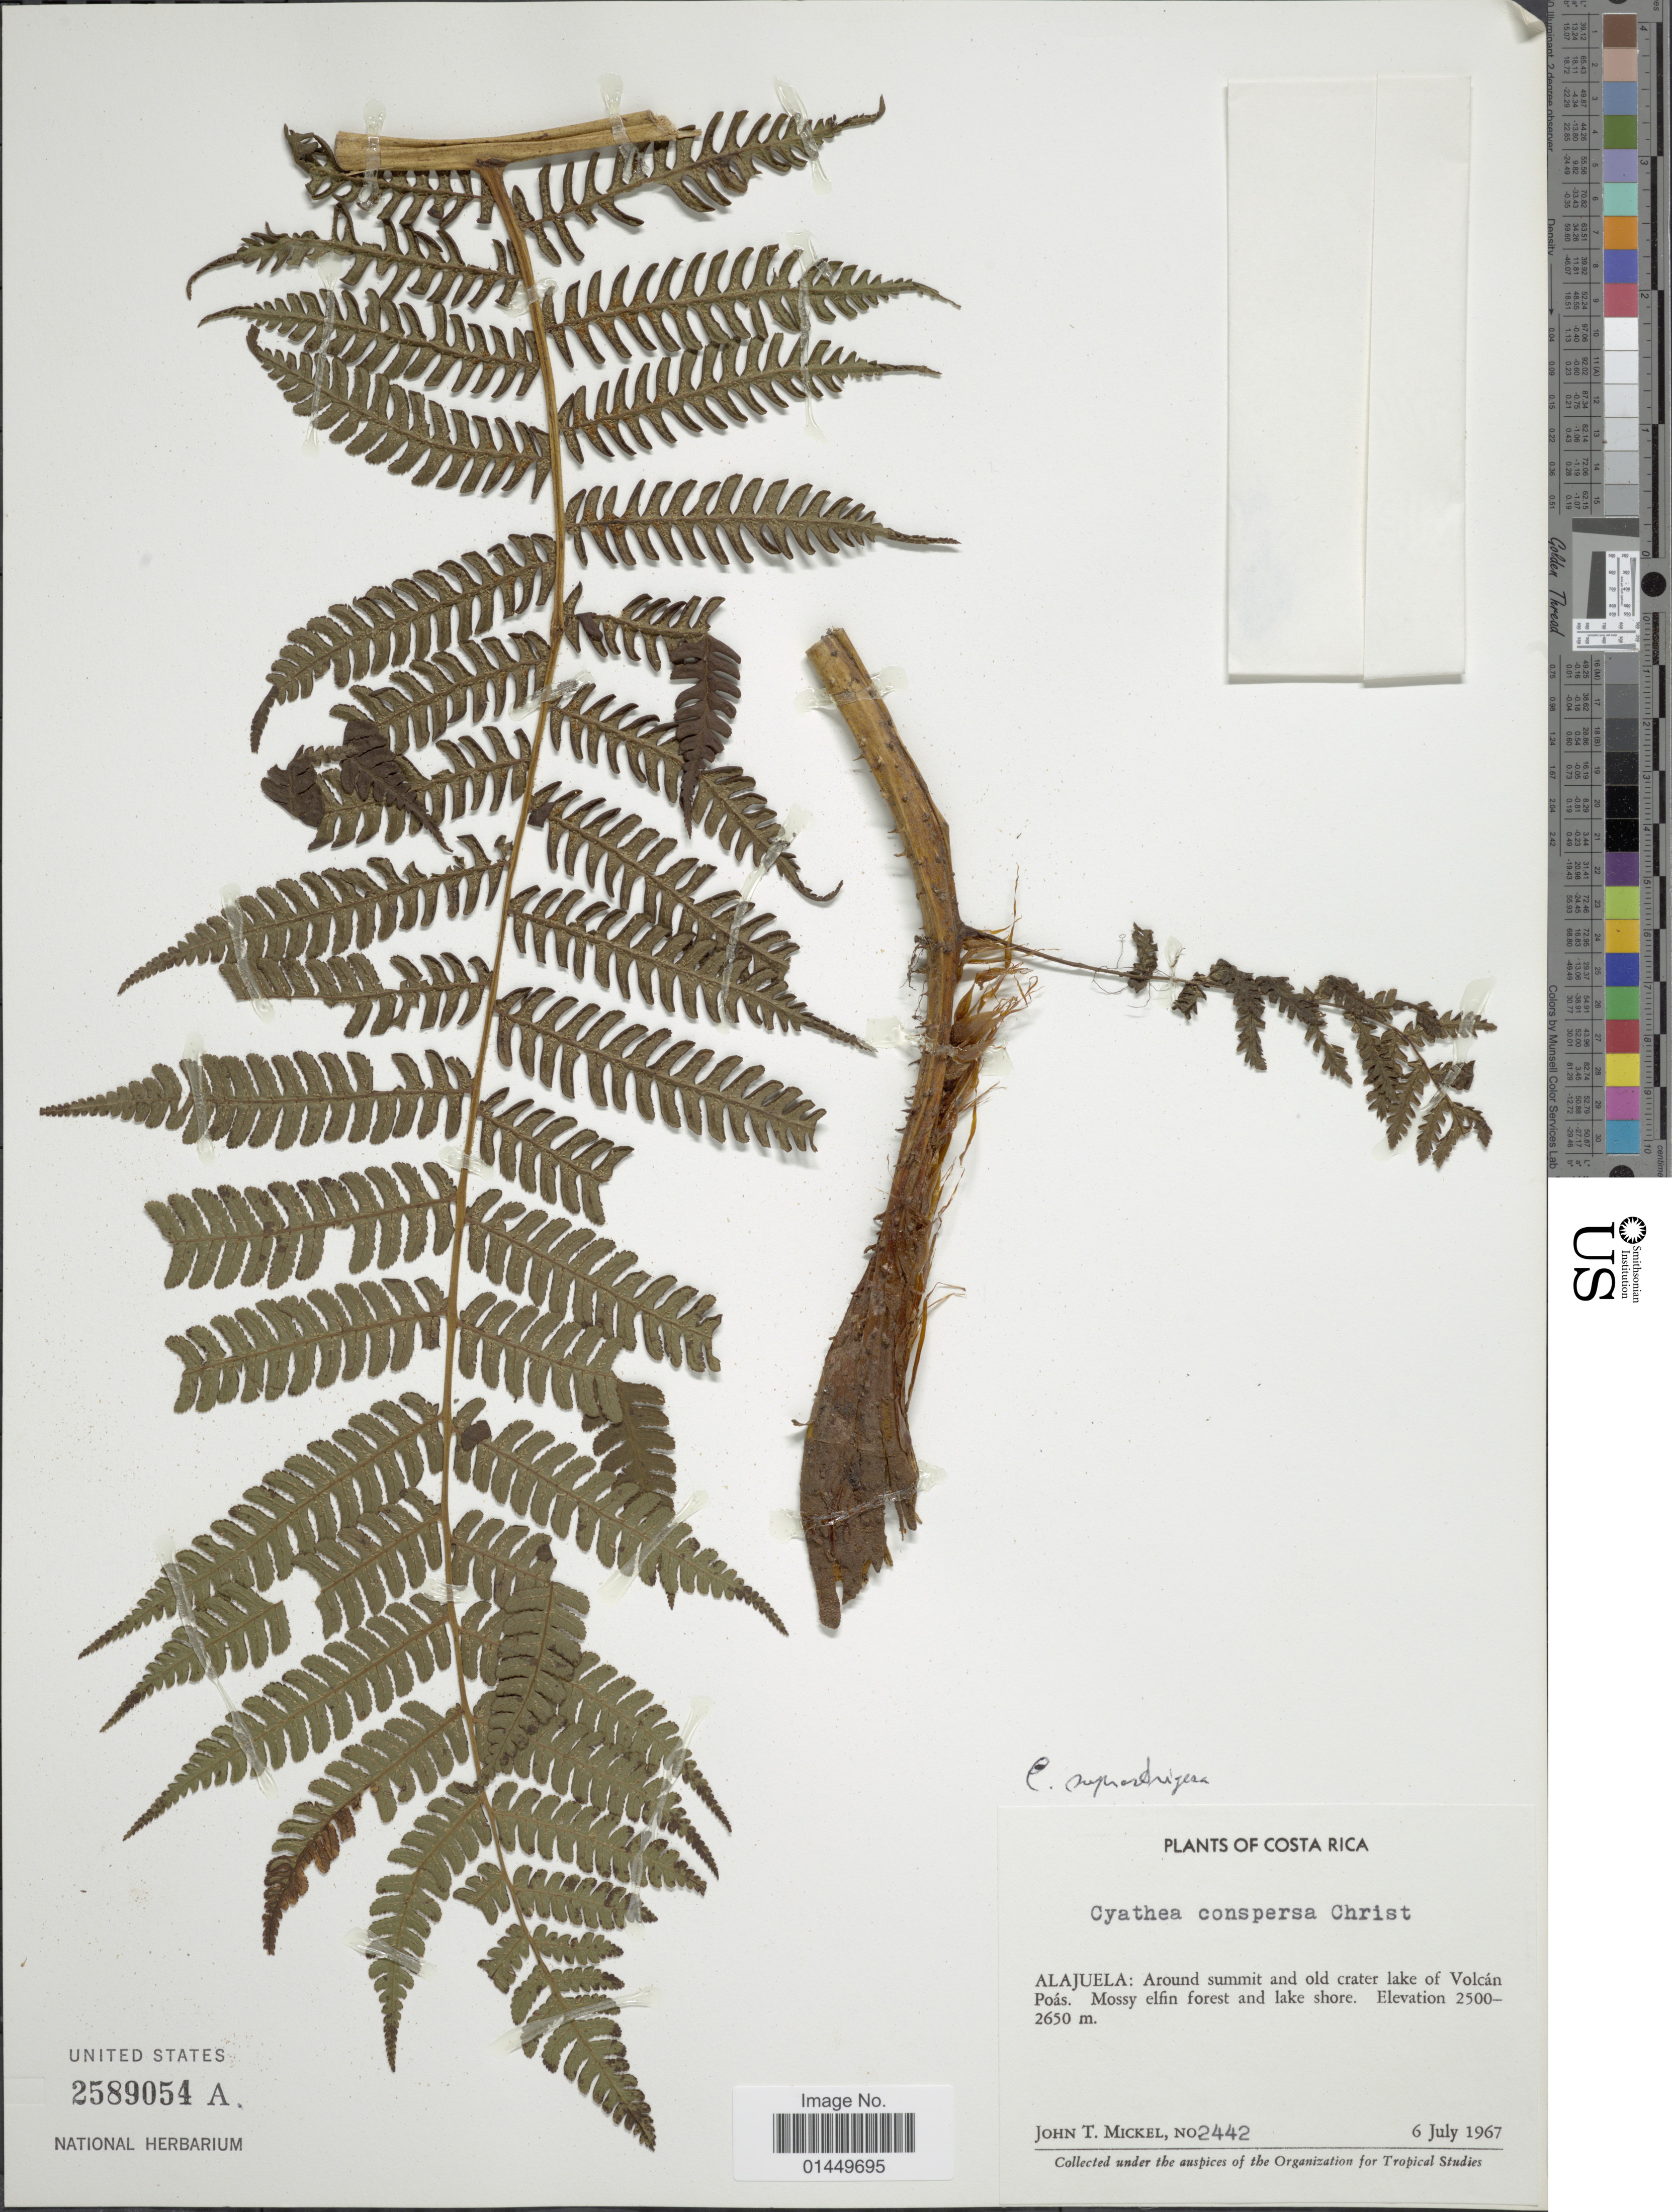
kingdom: Plantae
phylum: Tracheophyta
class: Polypodiopsida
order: Cyatheales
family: Cyatheaceae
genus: Cyathea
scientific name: Cyathea suprastrigosa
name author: (Christ) Maxon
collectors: J. T. Mickel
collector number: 2442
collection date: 1967-07-06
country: Costa Rica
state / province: Alajuela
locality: Alajuela: Around summit and old crater lake of Volcan Poas, Mossy elfin forest and Lake shore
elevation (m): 2500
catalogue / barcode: US 2589054A